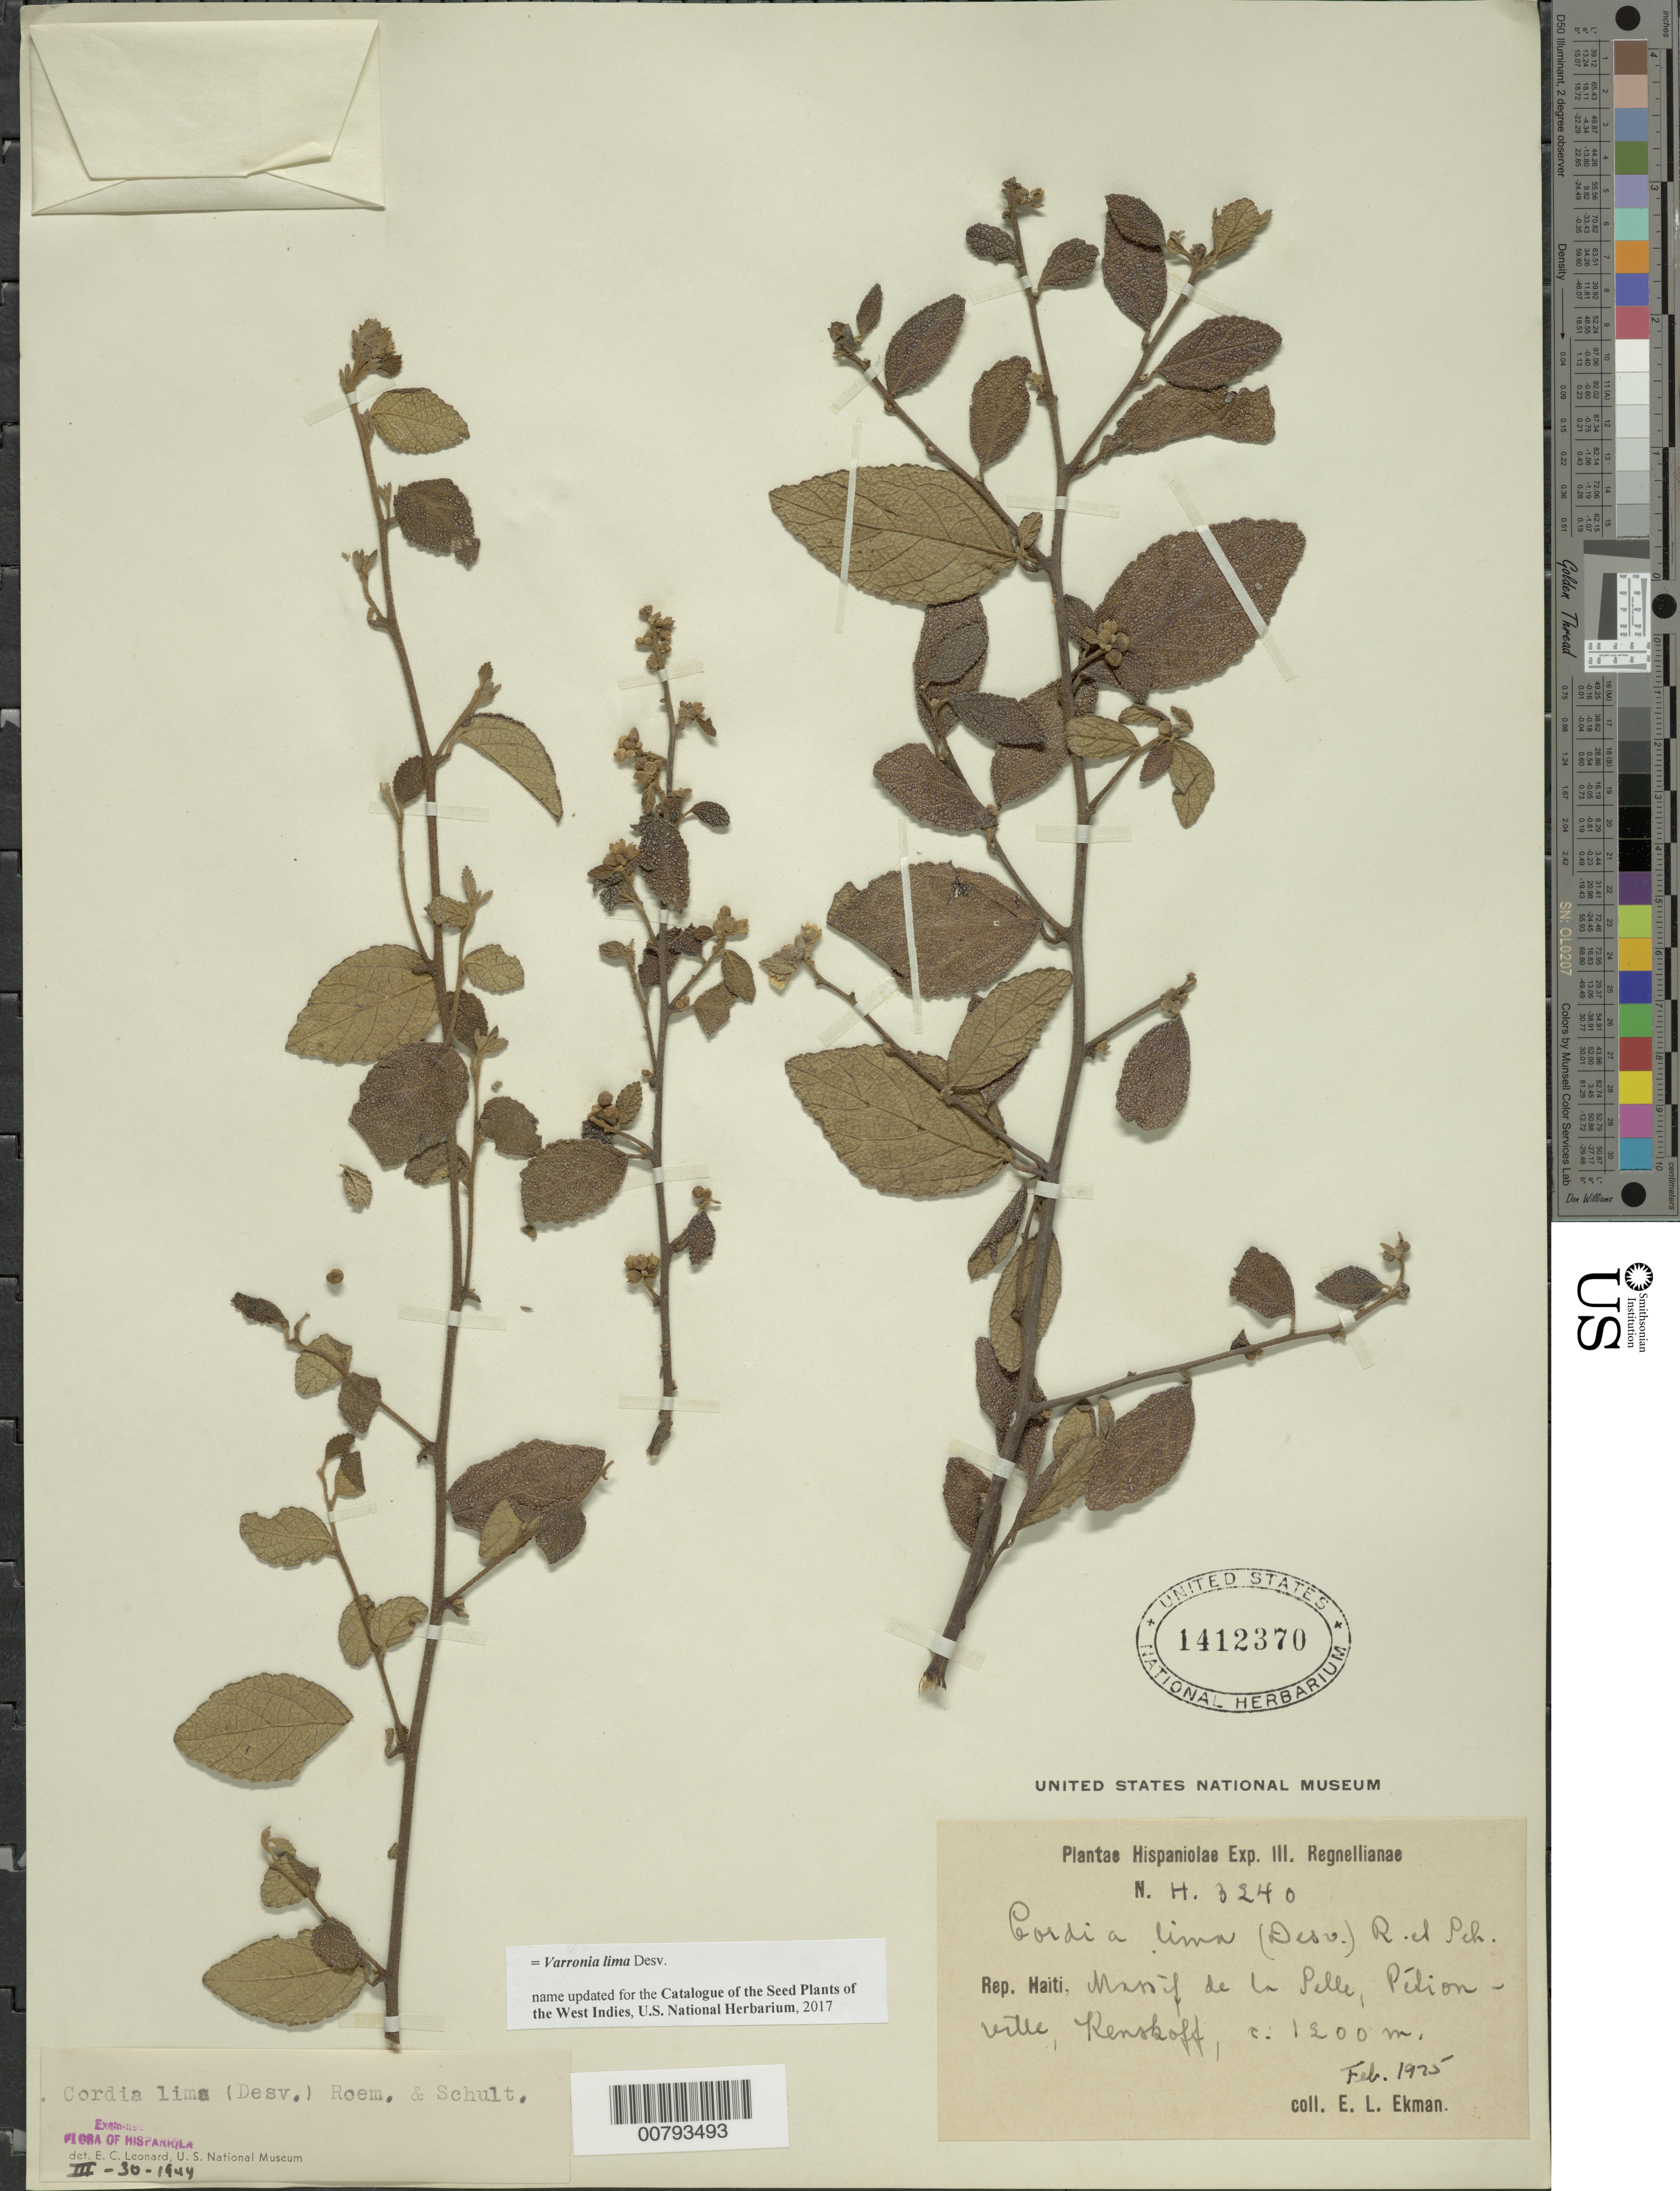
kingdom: Plantae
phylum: Tracheophyta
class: Magnoliopsida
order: Boraginales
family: Cordiaceae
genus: Varronia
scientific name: Varronia lima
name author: Desv.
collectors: E. L. Ekman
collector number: H 3240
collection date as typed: Feb 1925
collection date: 1925-02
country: Haiti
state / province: Ouest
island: Hispaniola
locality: Massif de la Selle, Pétionville, Kenskoff.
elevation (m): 1200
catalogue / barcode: US 1412370